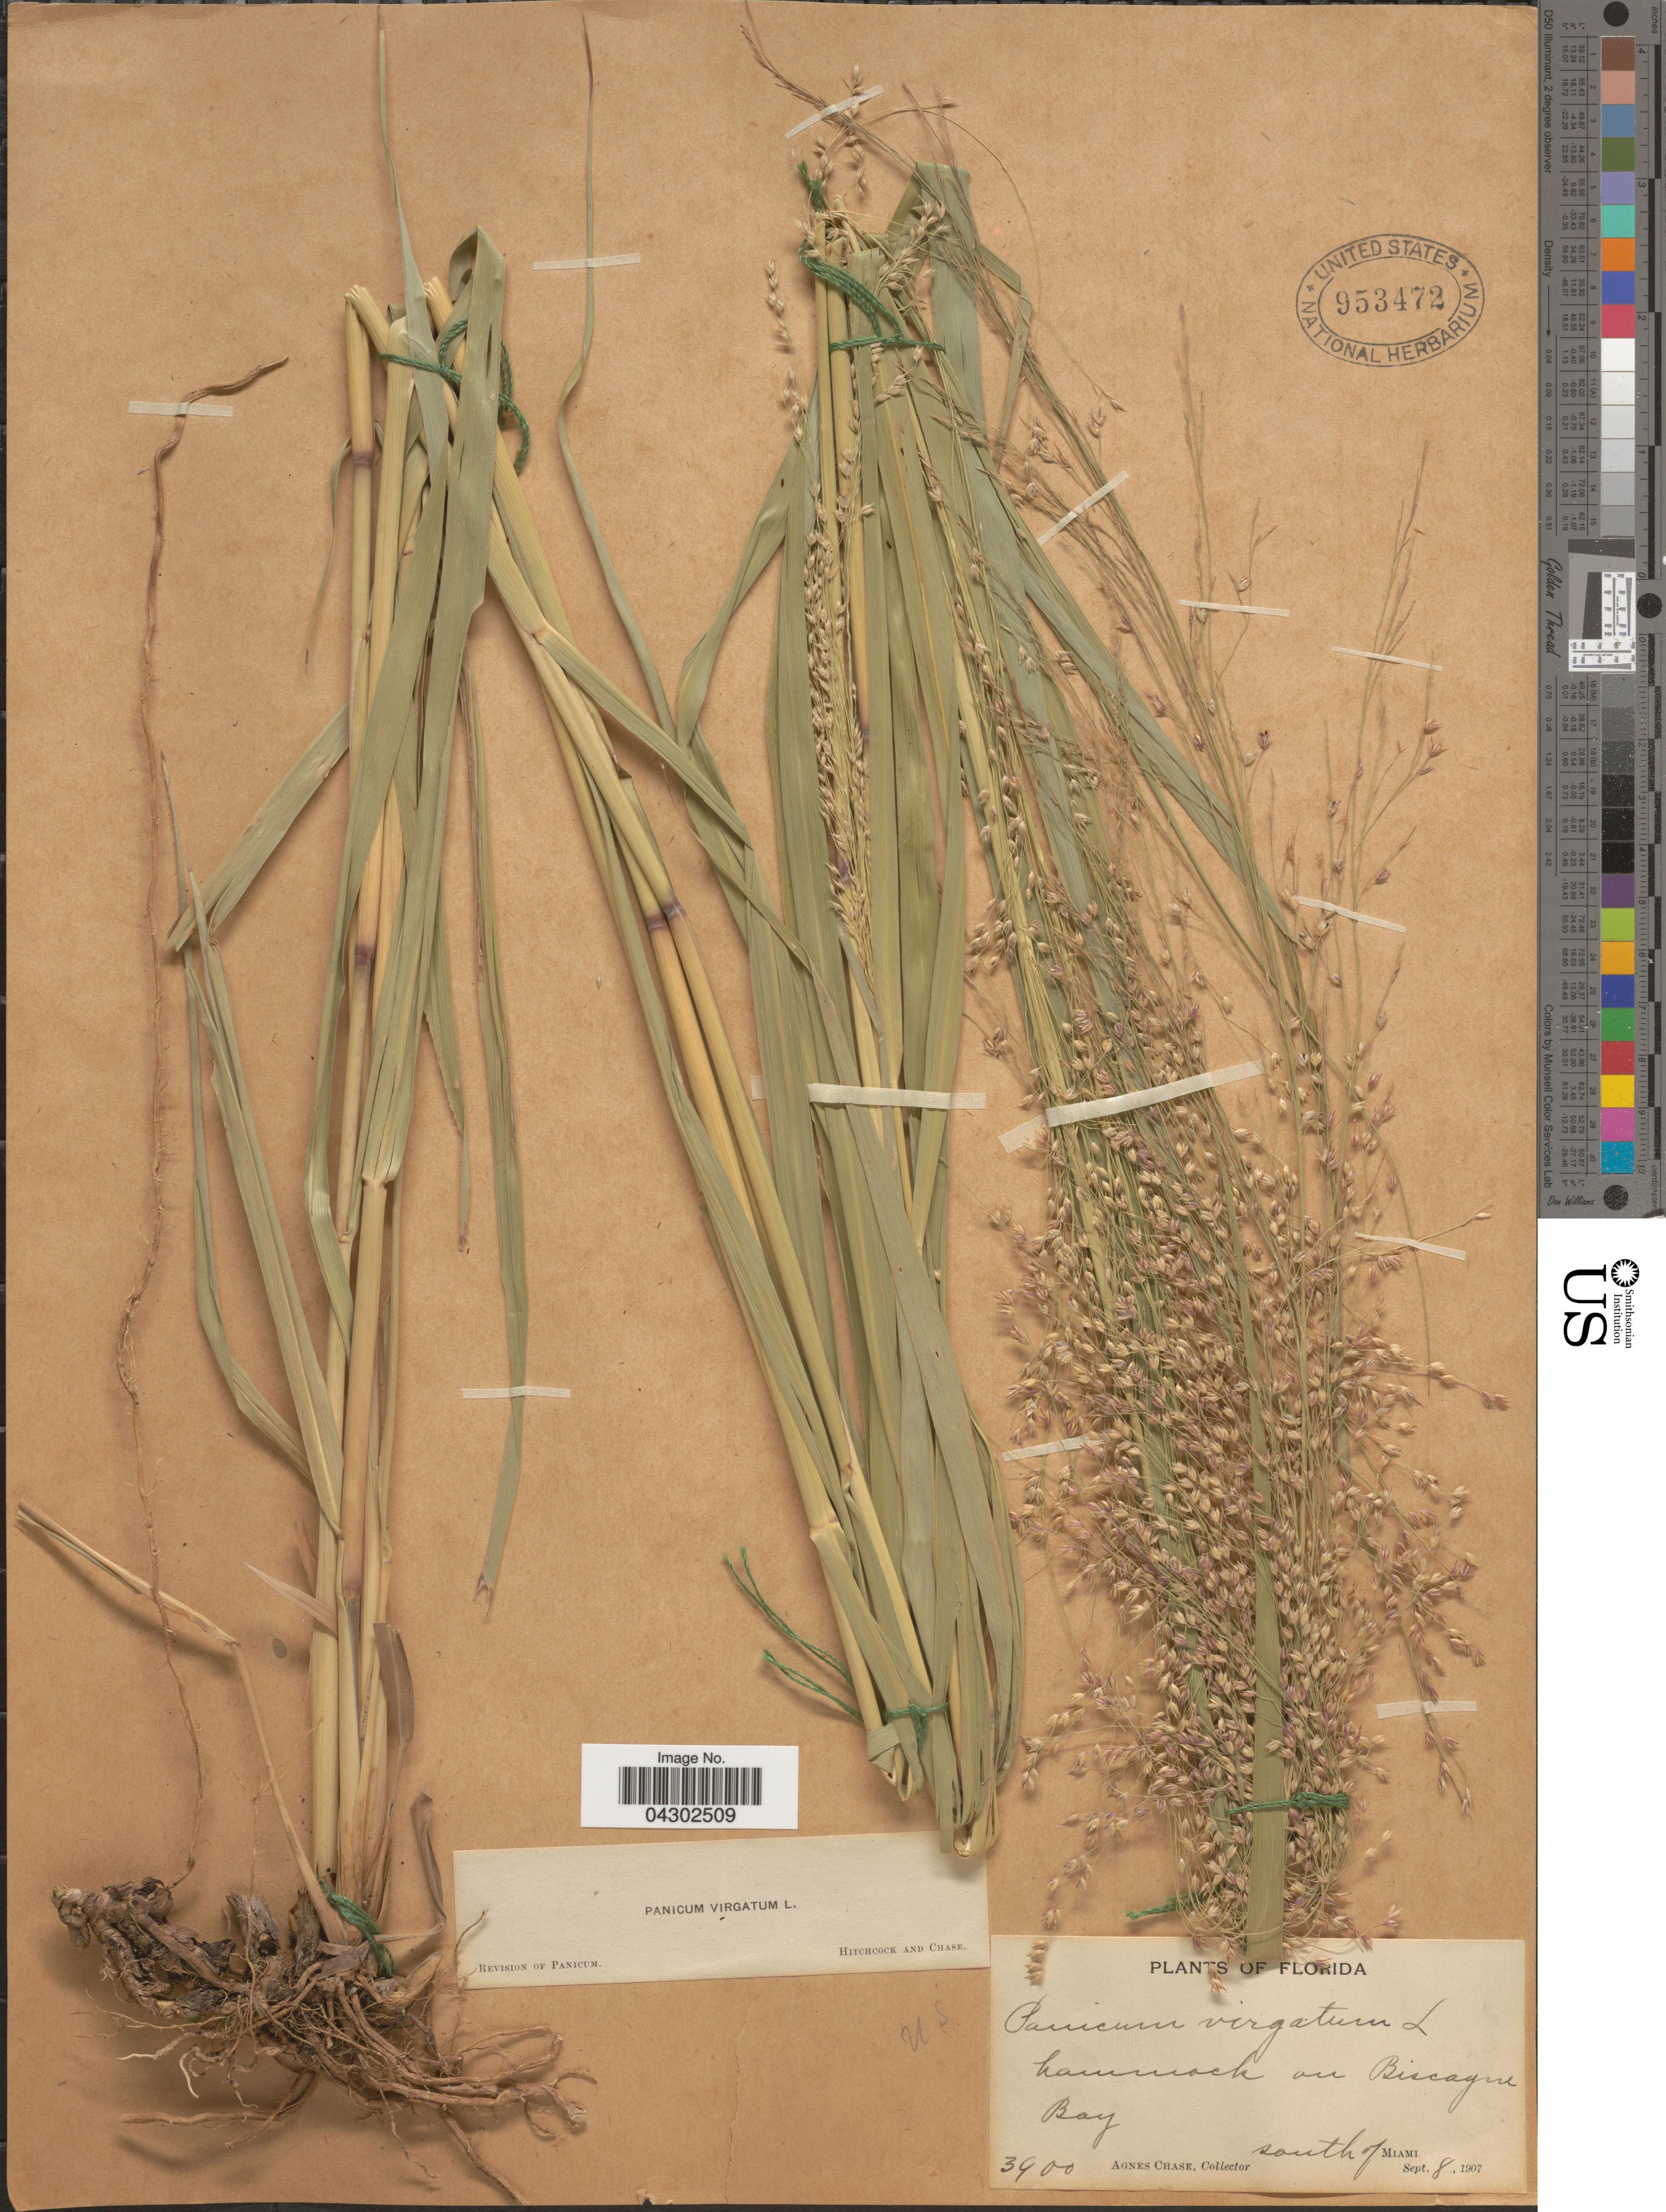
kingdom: Plantae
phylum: Tracheophyta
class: Liliopsida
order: Poales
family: Poaceae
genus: Panicum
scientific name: Panicum virgatum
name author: L.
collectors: A. Chase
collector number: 3900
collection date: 1907-09-08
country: United States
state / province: Florida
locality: Hammock in Biscayne Bay. South of Miami.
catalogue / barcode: US 953472